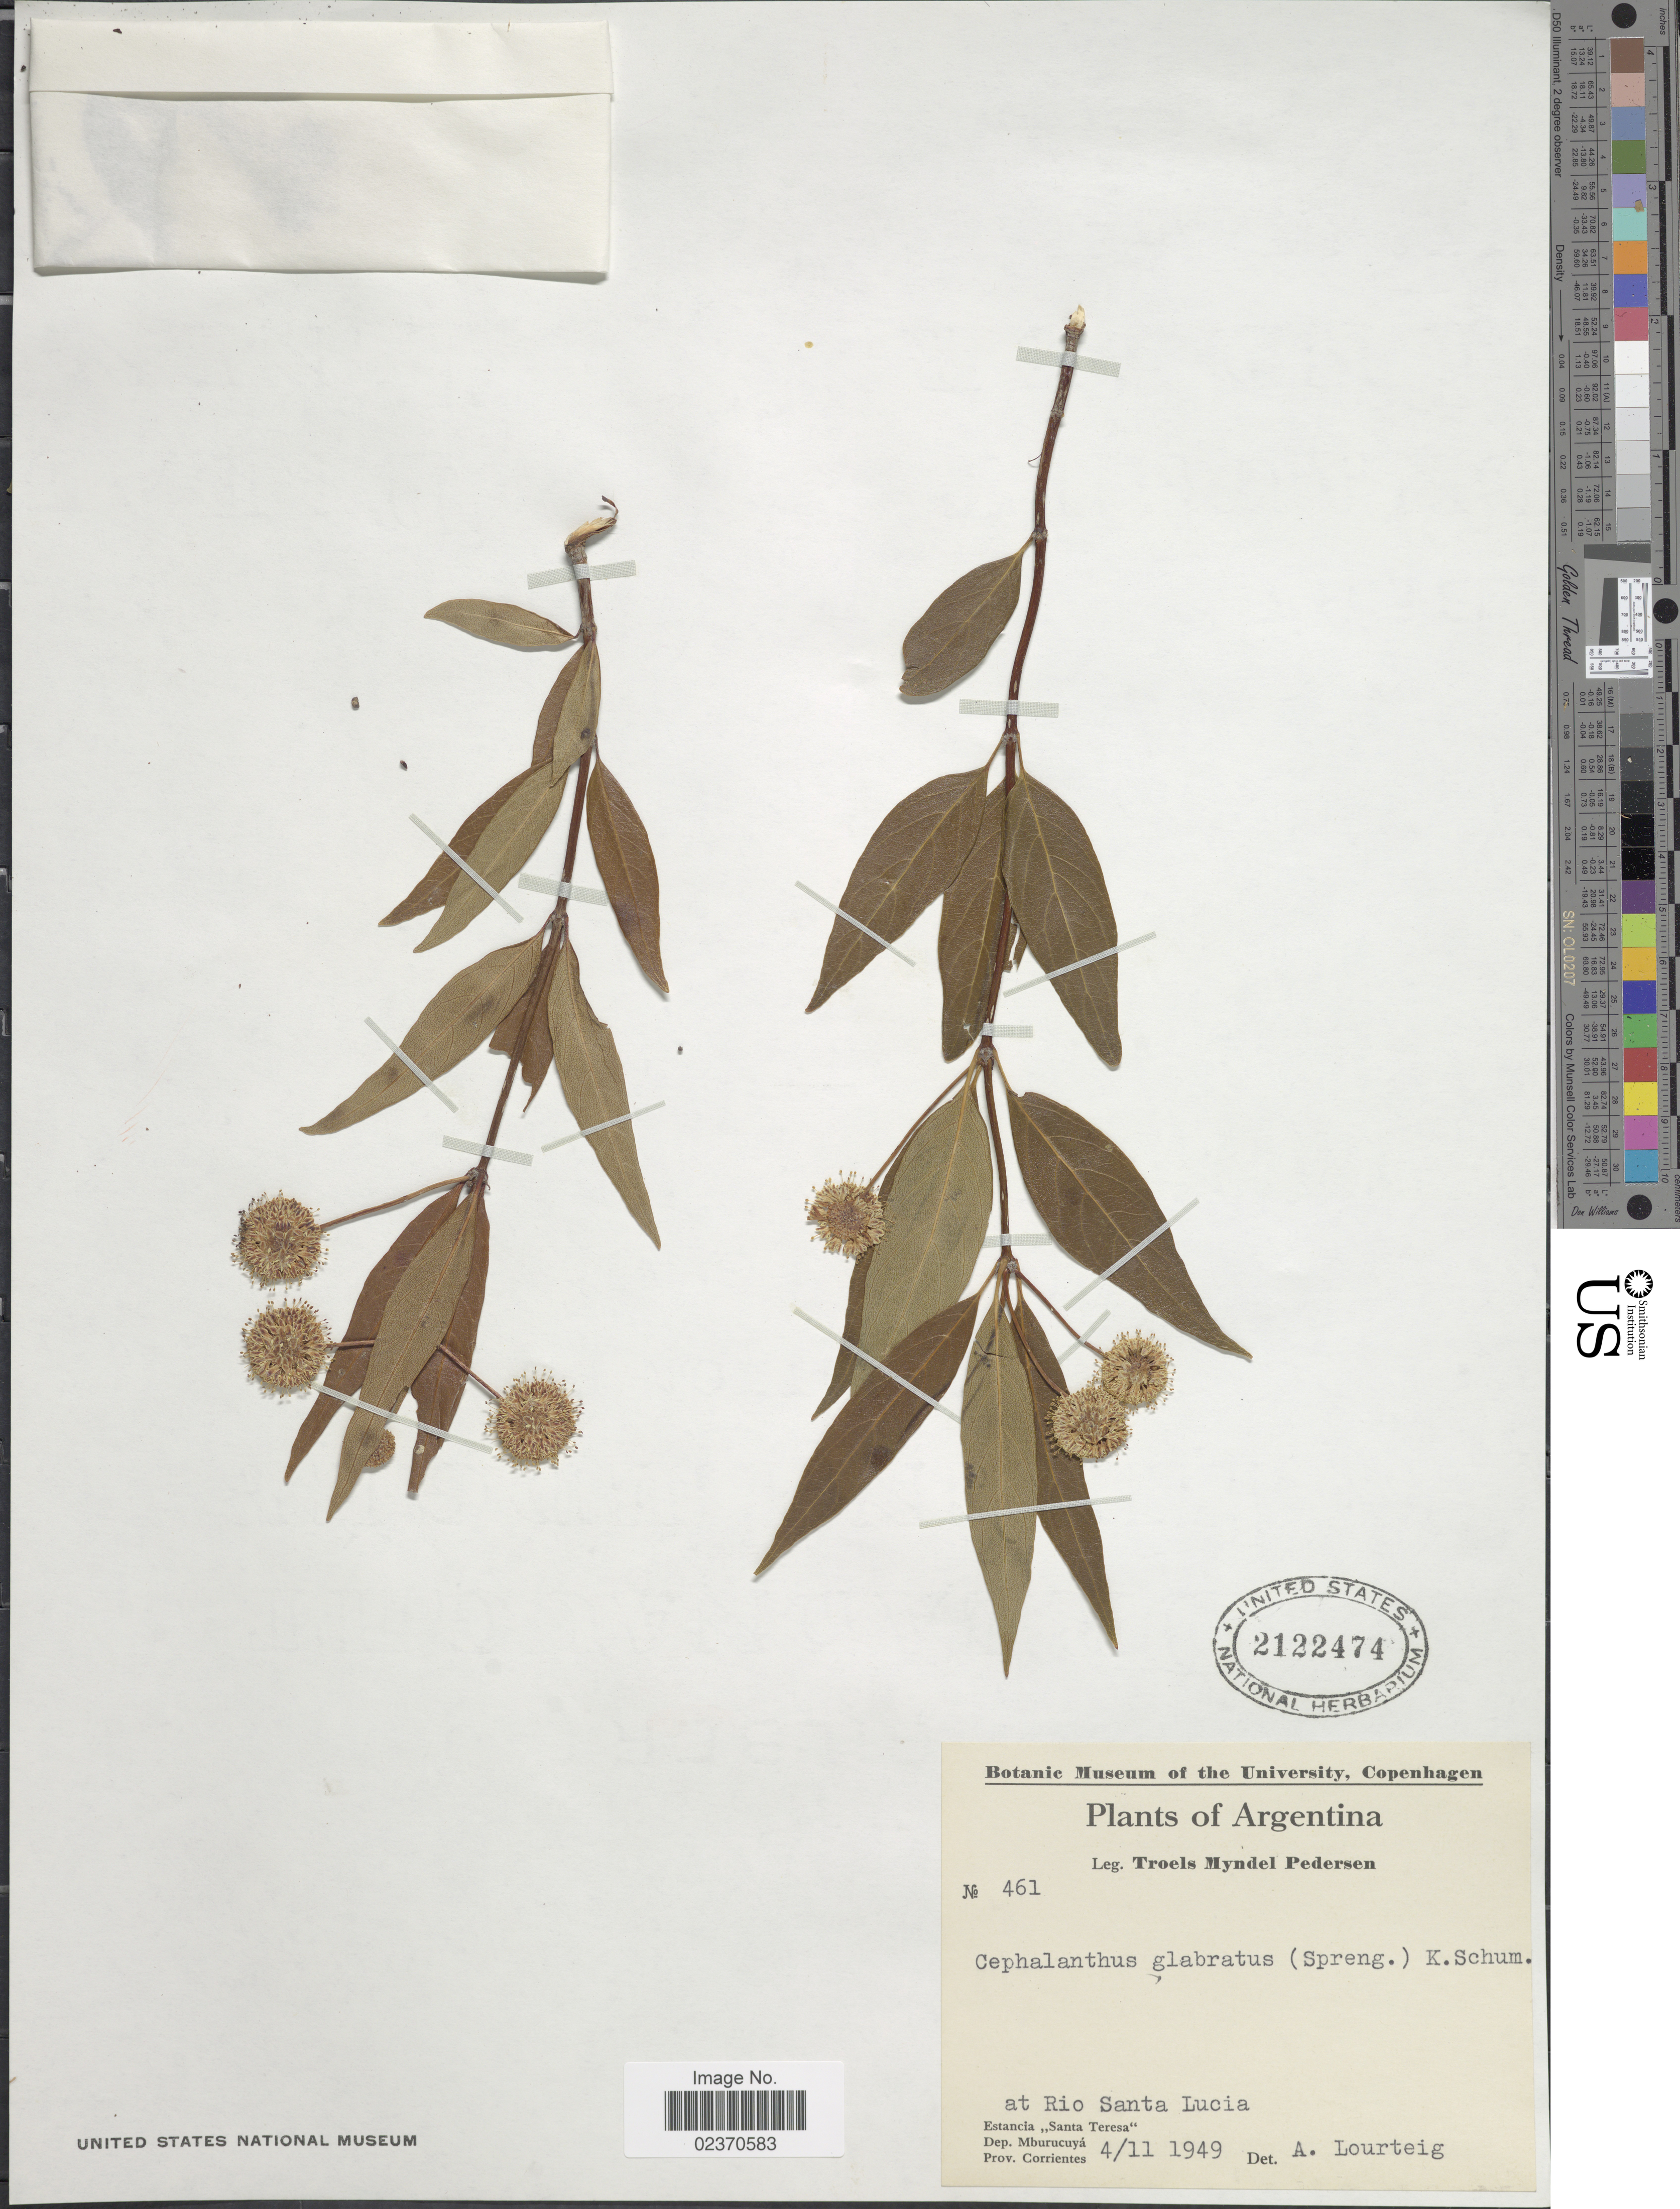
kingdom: Plantae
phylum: Tracheophyta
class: Magnoliopsida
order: Gentianales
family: Rubiaceae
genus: Cephalanthus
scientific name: Cephalanthus glabratus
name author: (Spreng.) K. Schum.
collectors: T. Pederson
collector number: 461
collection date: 1949-11-04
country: Argentina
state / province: Corrientes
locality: At Rio Santa Lucia, Estancia "Santa Teresa" Dep. Mburucuya, Prov. Corrientes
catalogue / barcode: US 2122474